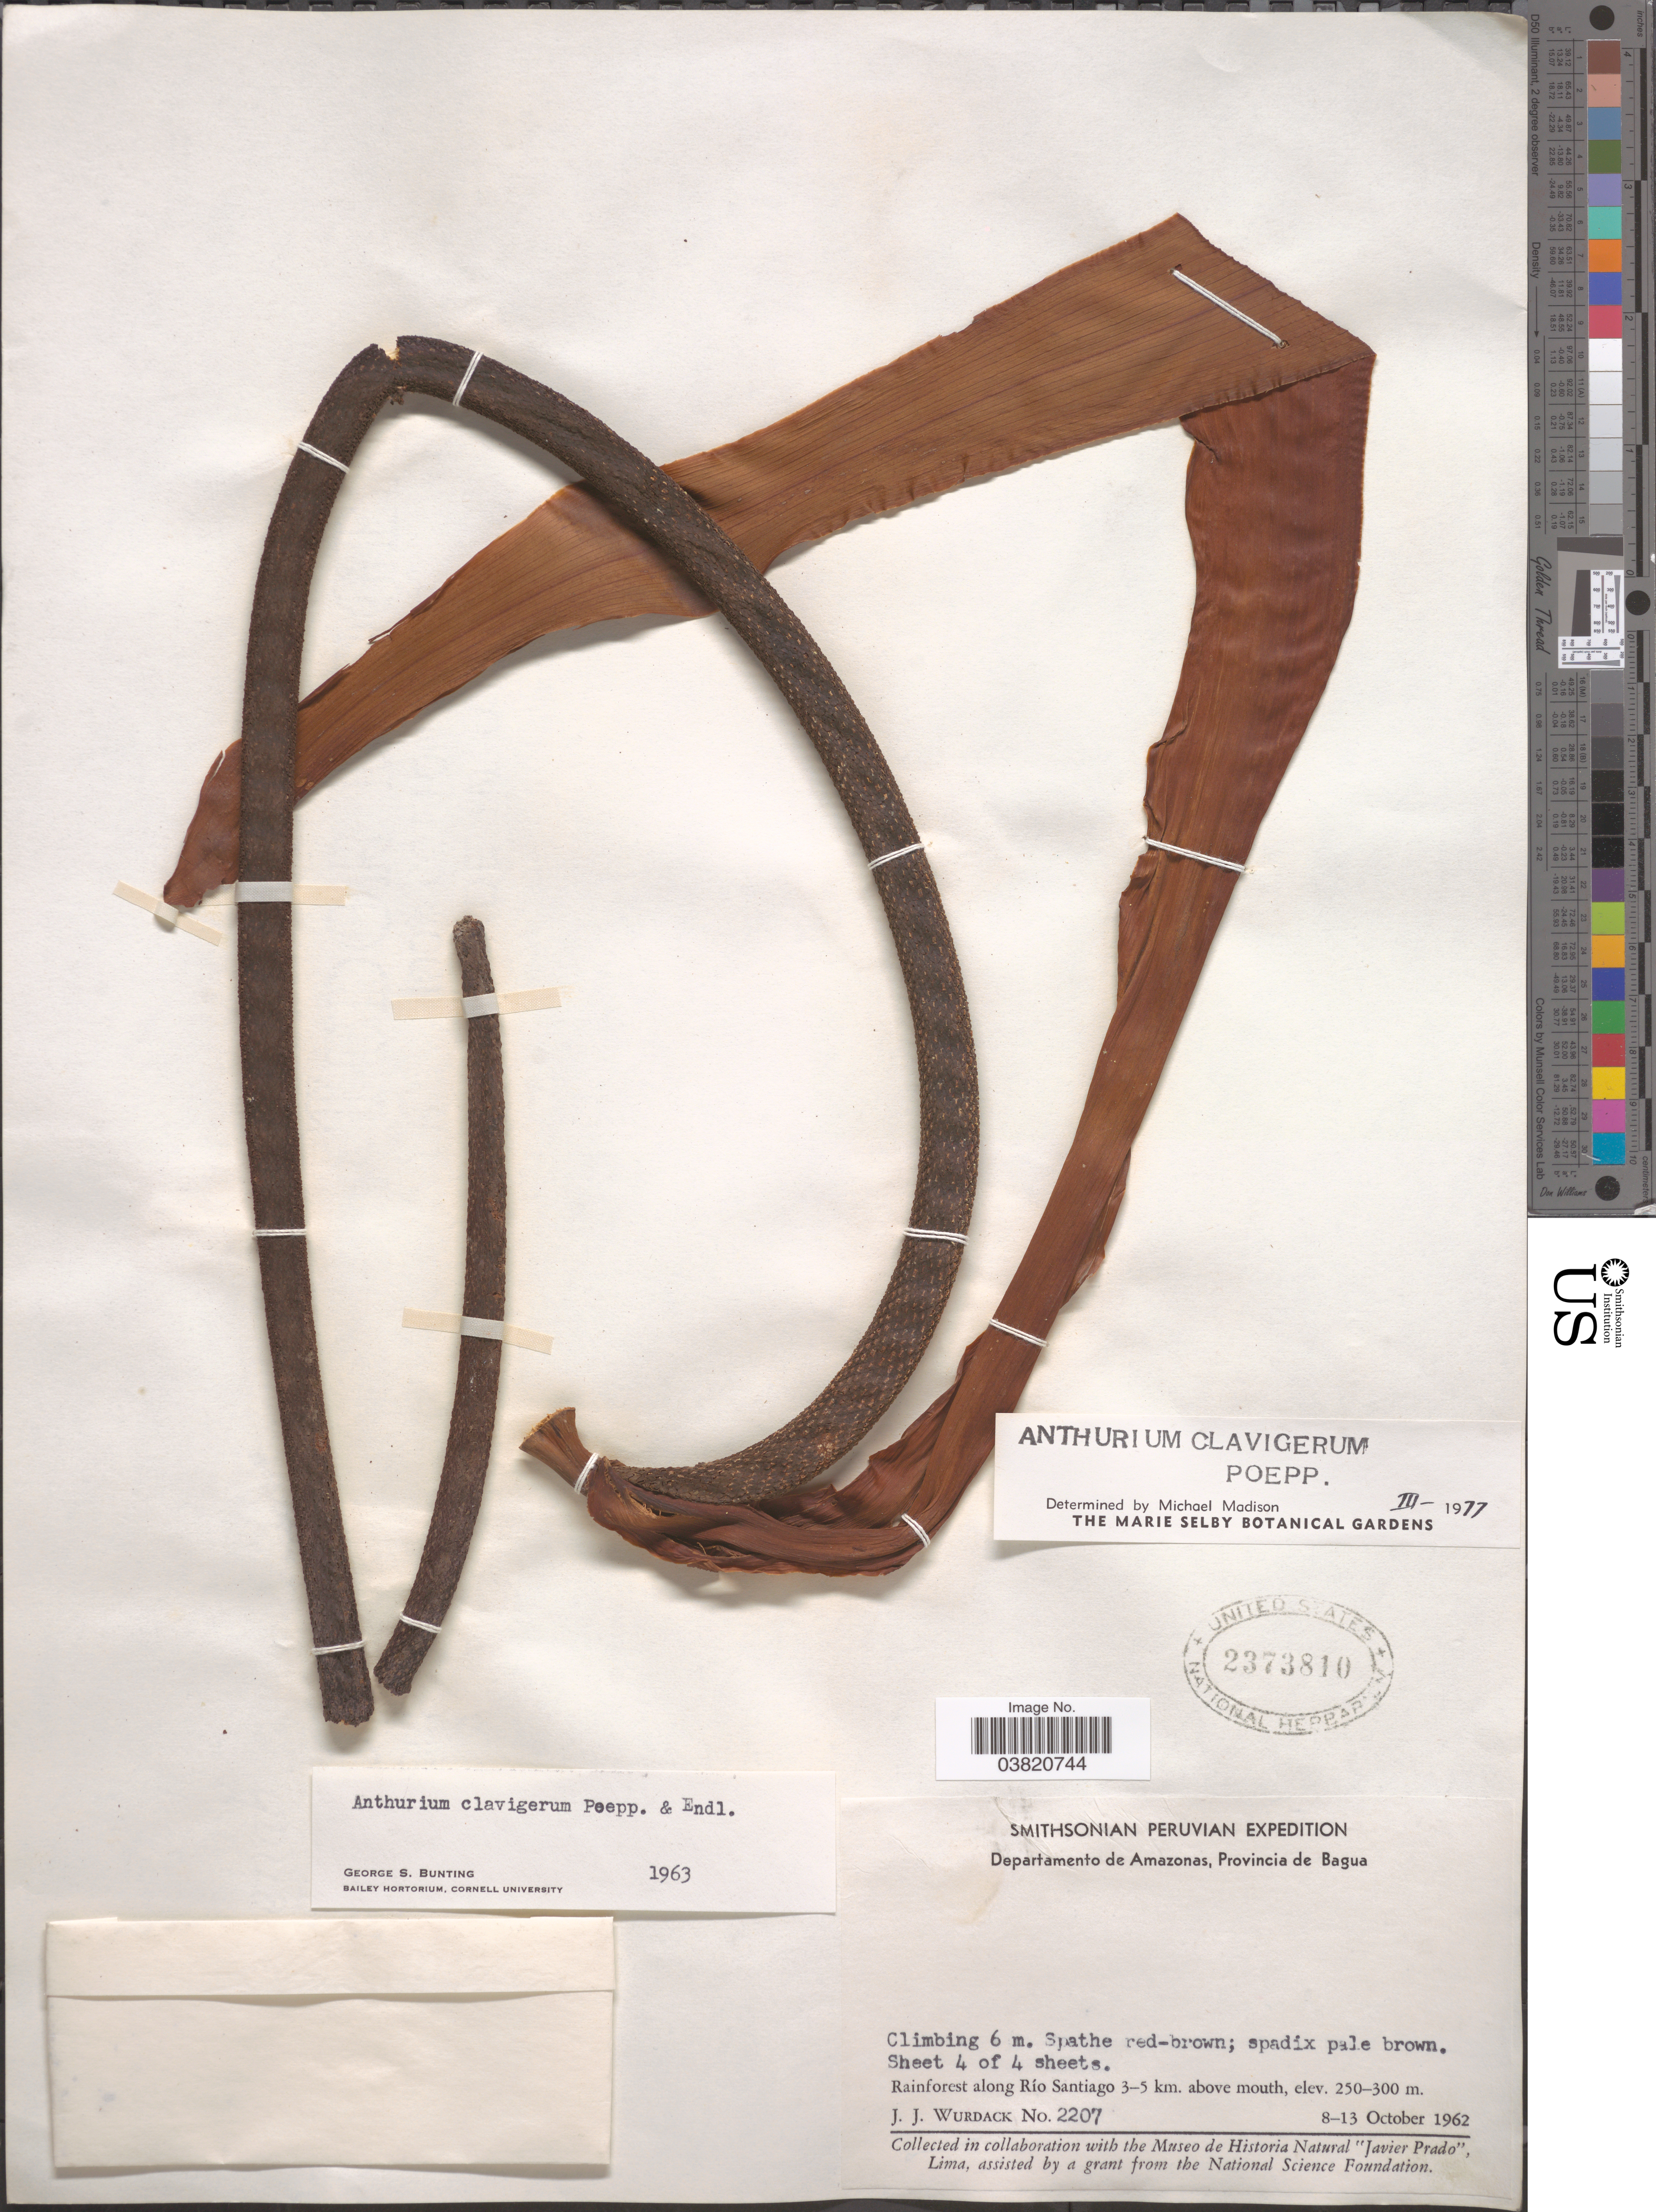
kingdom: Plantae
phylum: Tracheophyta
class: Liliopsida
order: Alismatales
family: Araceae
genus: Anthurium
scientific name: Anthurium clavigerum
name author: Poepp. & Endl.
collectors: J. J. Wurdack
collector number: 2207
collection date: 1962-10-08/1962-10-13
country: Peru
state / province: Amazonas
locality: Departamento de Amazonas, Provincia de Bagua. Rainforest along Río Santiago 3-5 km. above mouth.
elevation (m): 250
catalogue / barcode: US 2373810